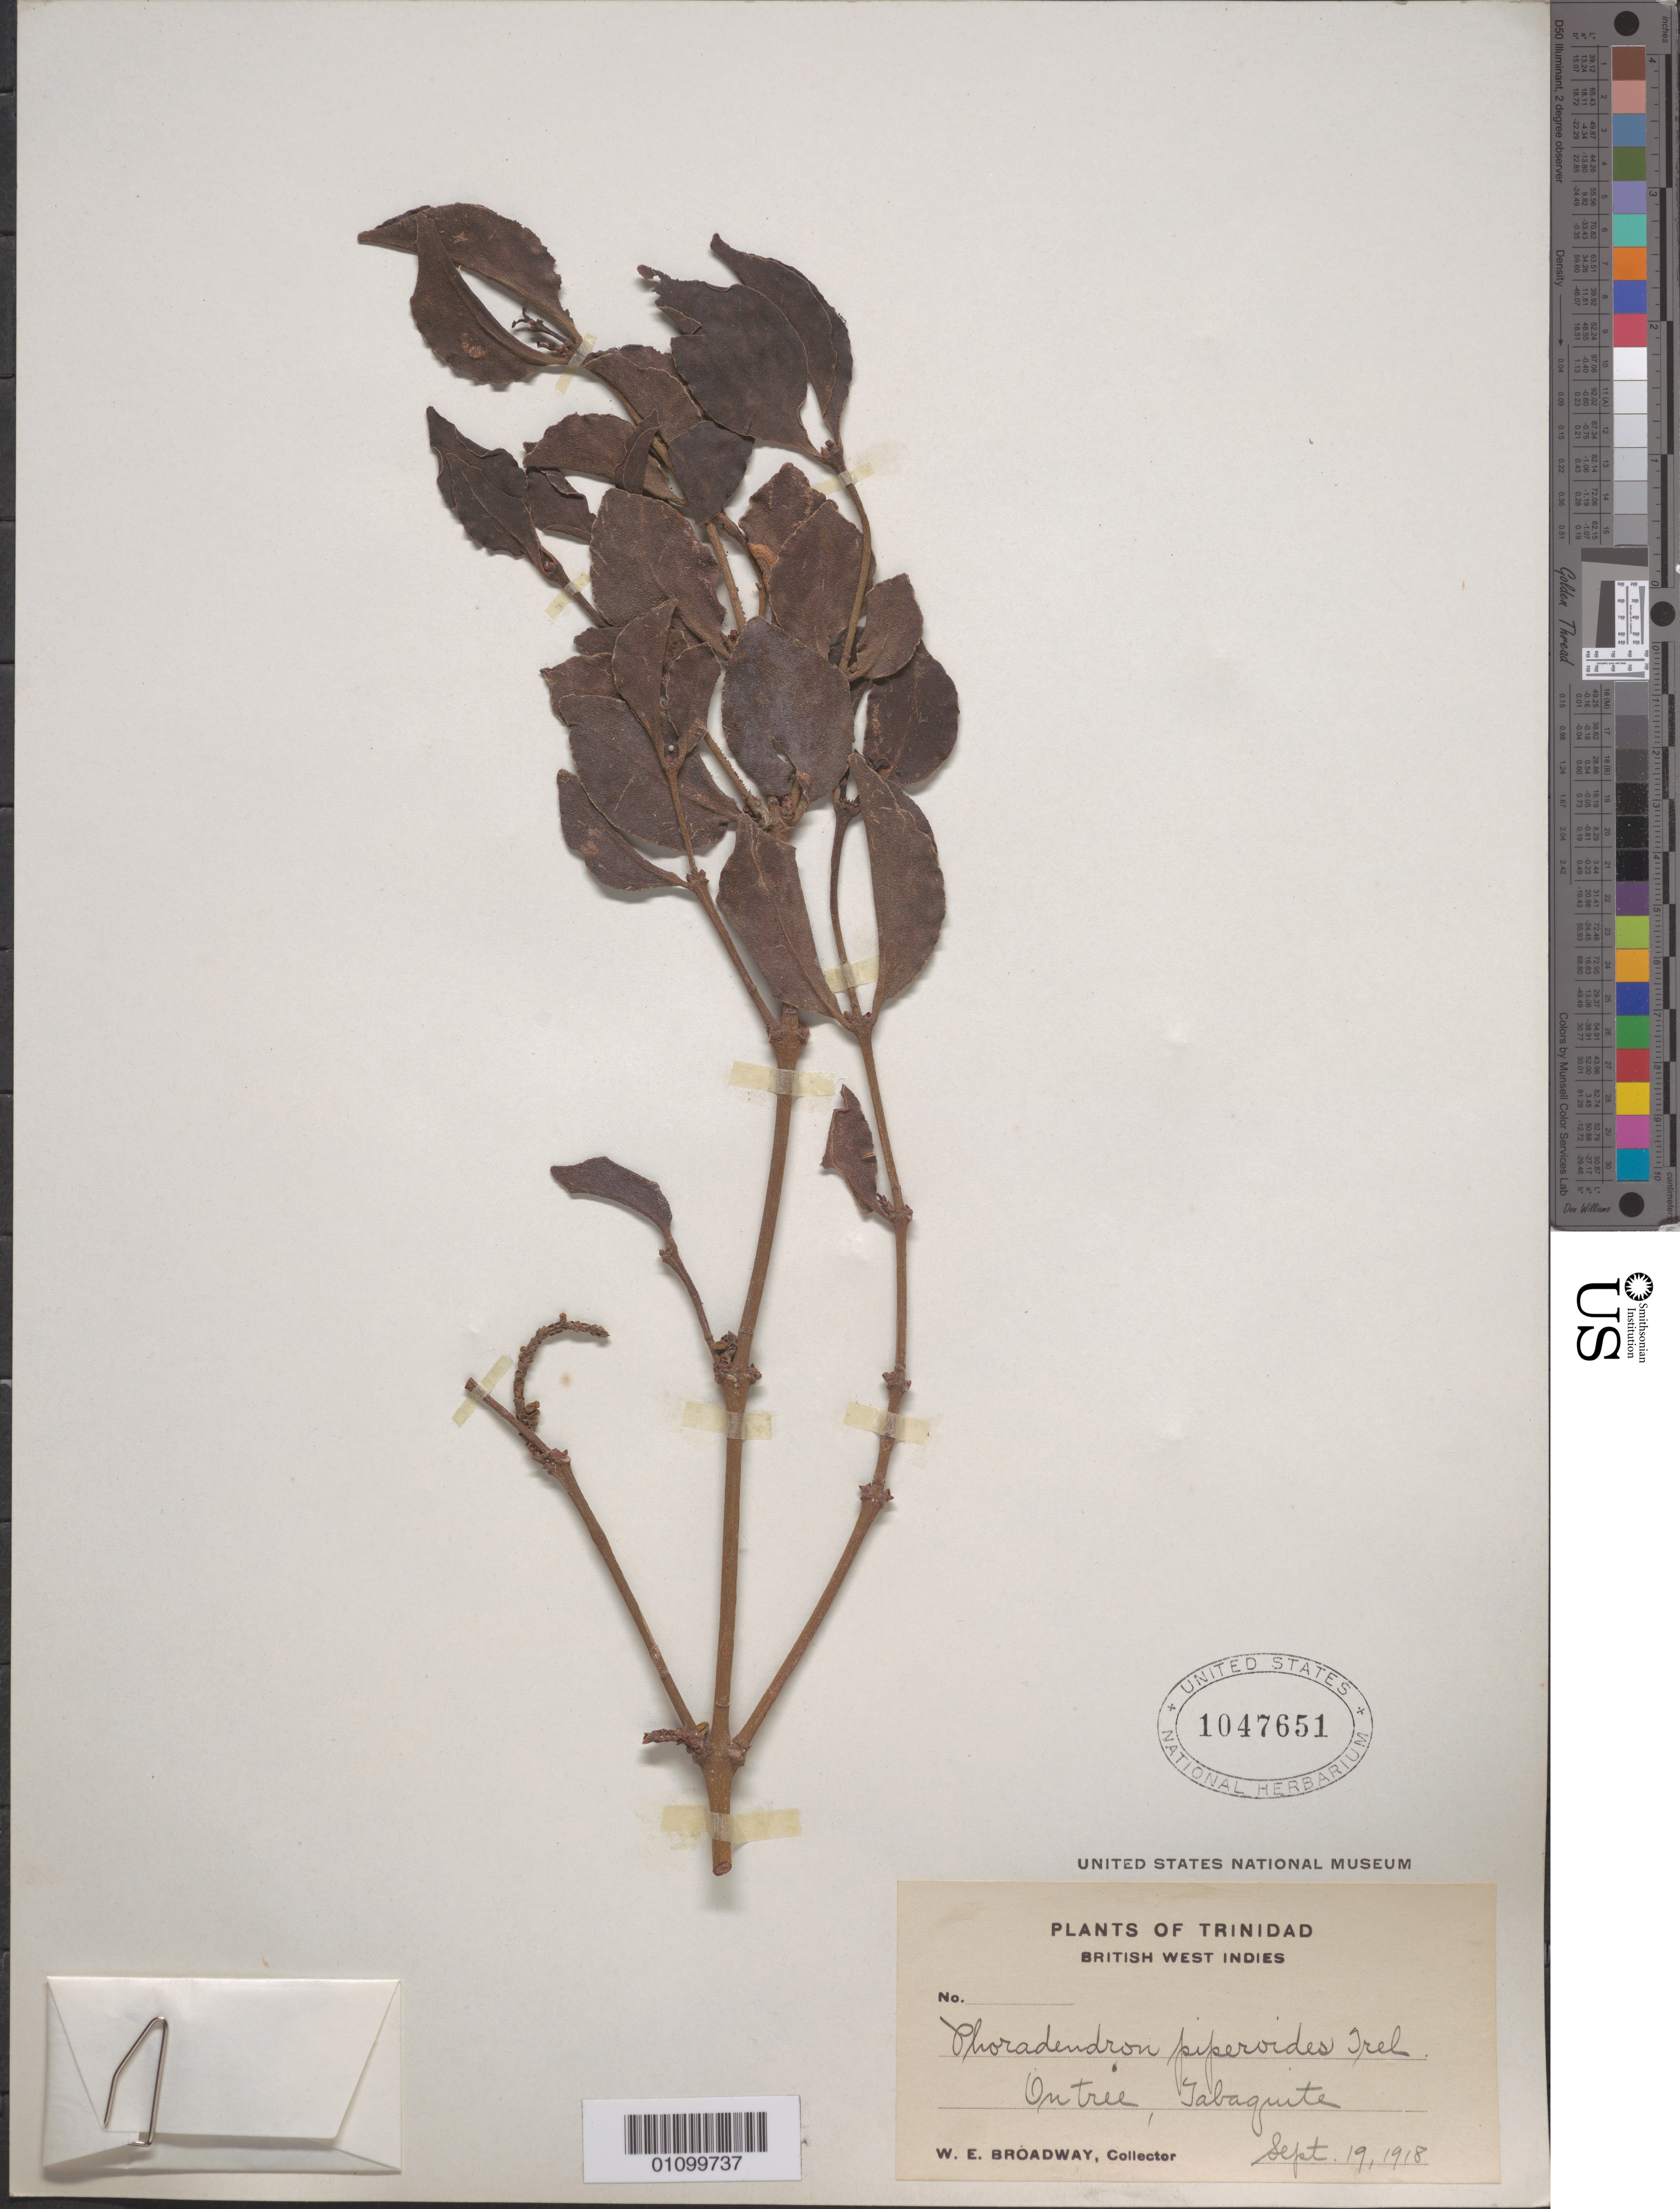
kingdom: Plantae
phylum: Tracheophyta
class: Magnoliopsida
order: Santalales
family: Viscaceae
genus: Phoradendron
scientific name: Phoradendron piperoides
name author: (Kunth) Trel.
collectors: W. E. Broadway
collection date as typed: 19 Sep 1918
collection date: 1918-09-19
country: Trinidad and Tobago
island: Trinidad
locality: Tabaquite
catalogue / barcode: US 1047651